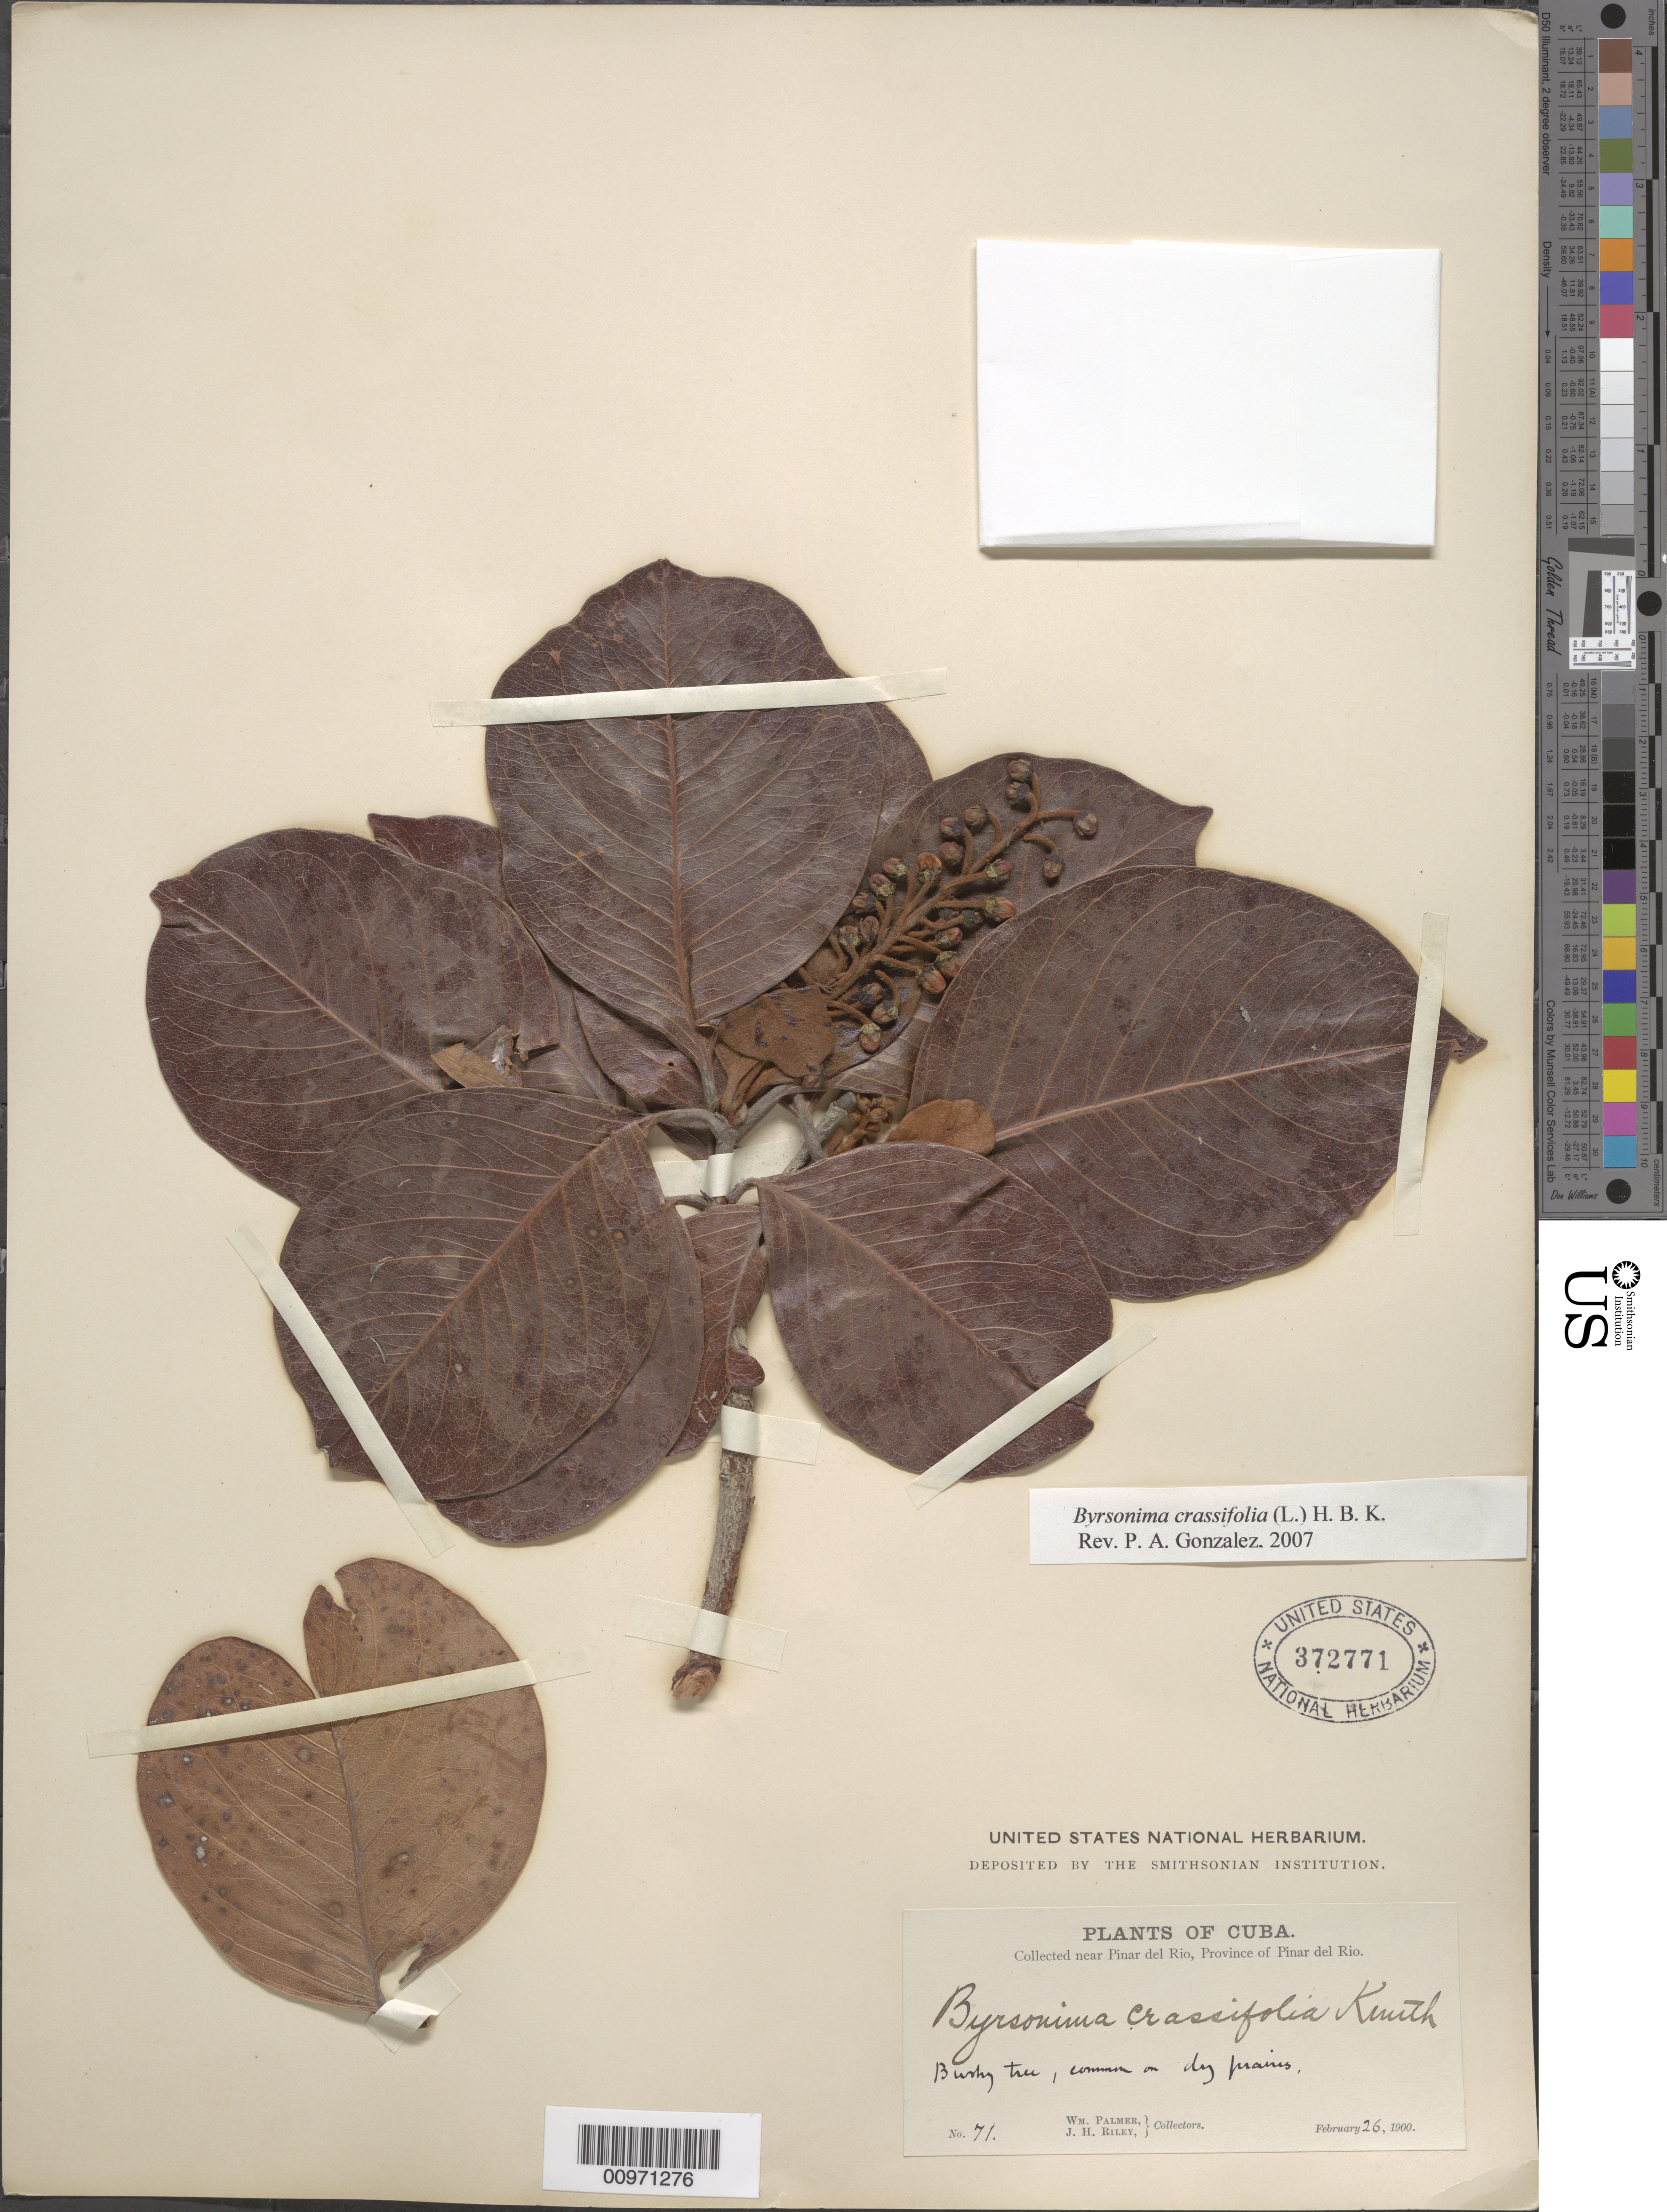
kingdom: Plantae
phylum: Tracheophyta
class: Magnoliopsida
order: Malpighiales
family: Malpighiaceae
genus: Byrsonima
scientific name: Byrsonima crassifolia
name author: (L.) Kunth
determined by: González, P. A.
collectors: W. Palmer & J. H. Riley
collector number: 71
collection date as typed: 26 Feb 1900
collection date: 1900-02-26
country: Cuba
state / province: Pinar del Rio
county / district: Dry forest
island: Cuba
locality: Near Pinar del Río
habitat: Dry prairies; Common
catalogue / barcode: US 372771